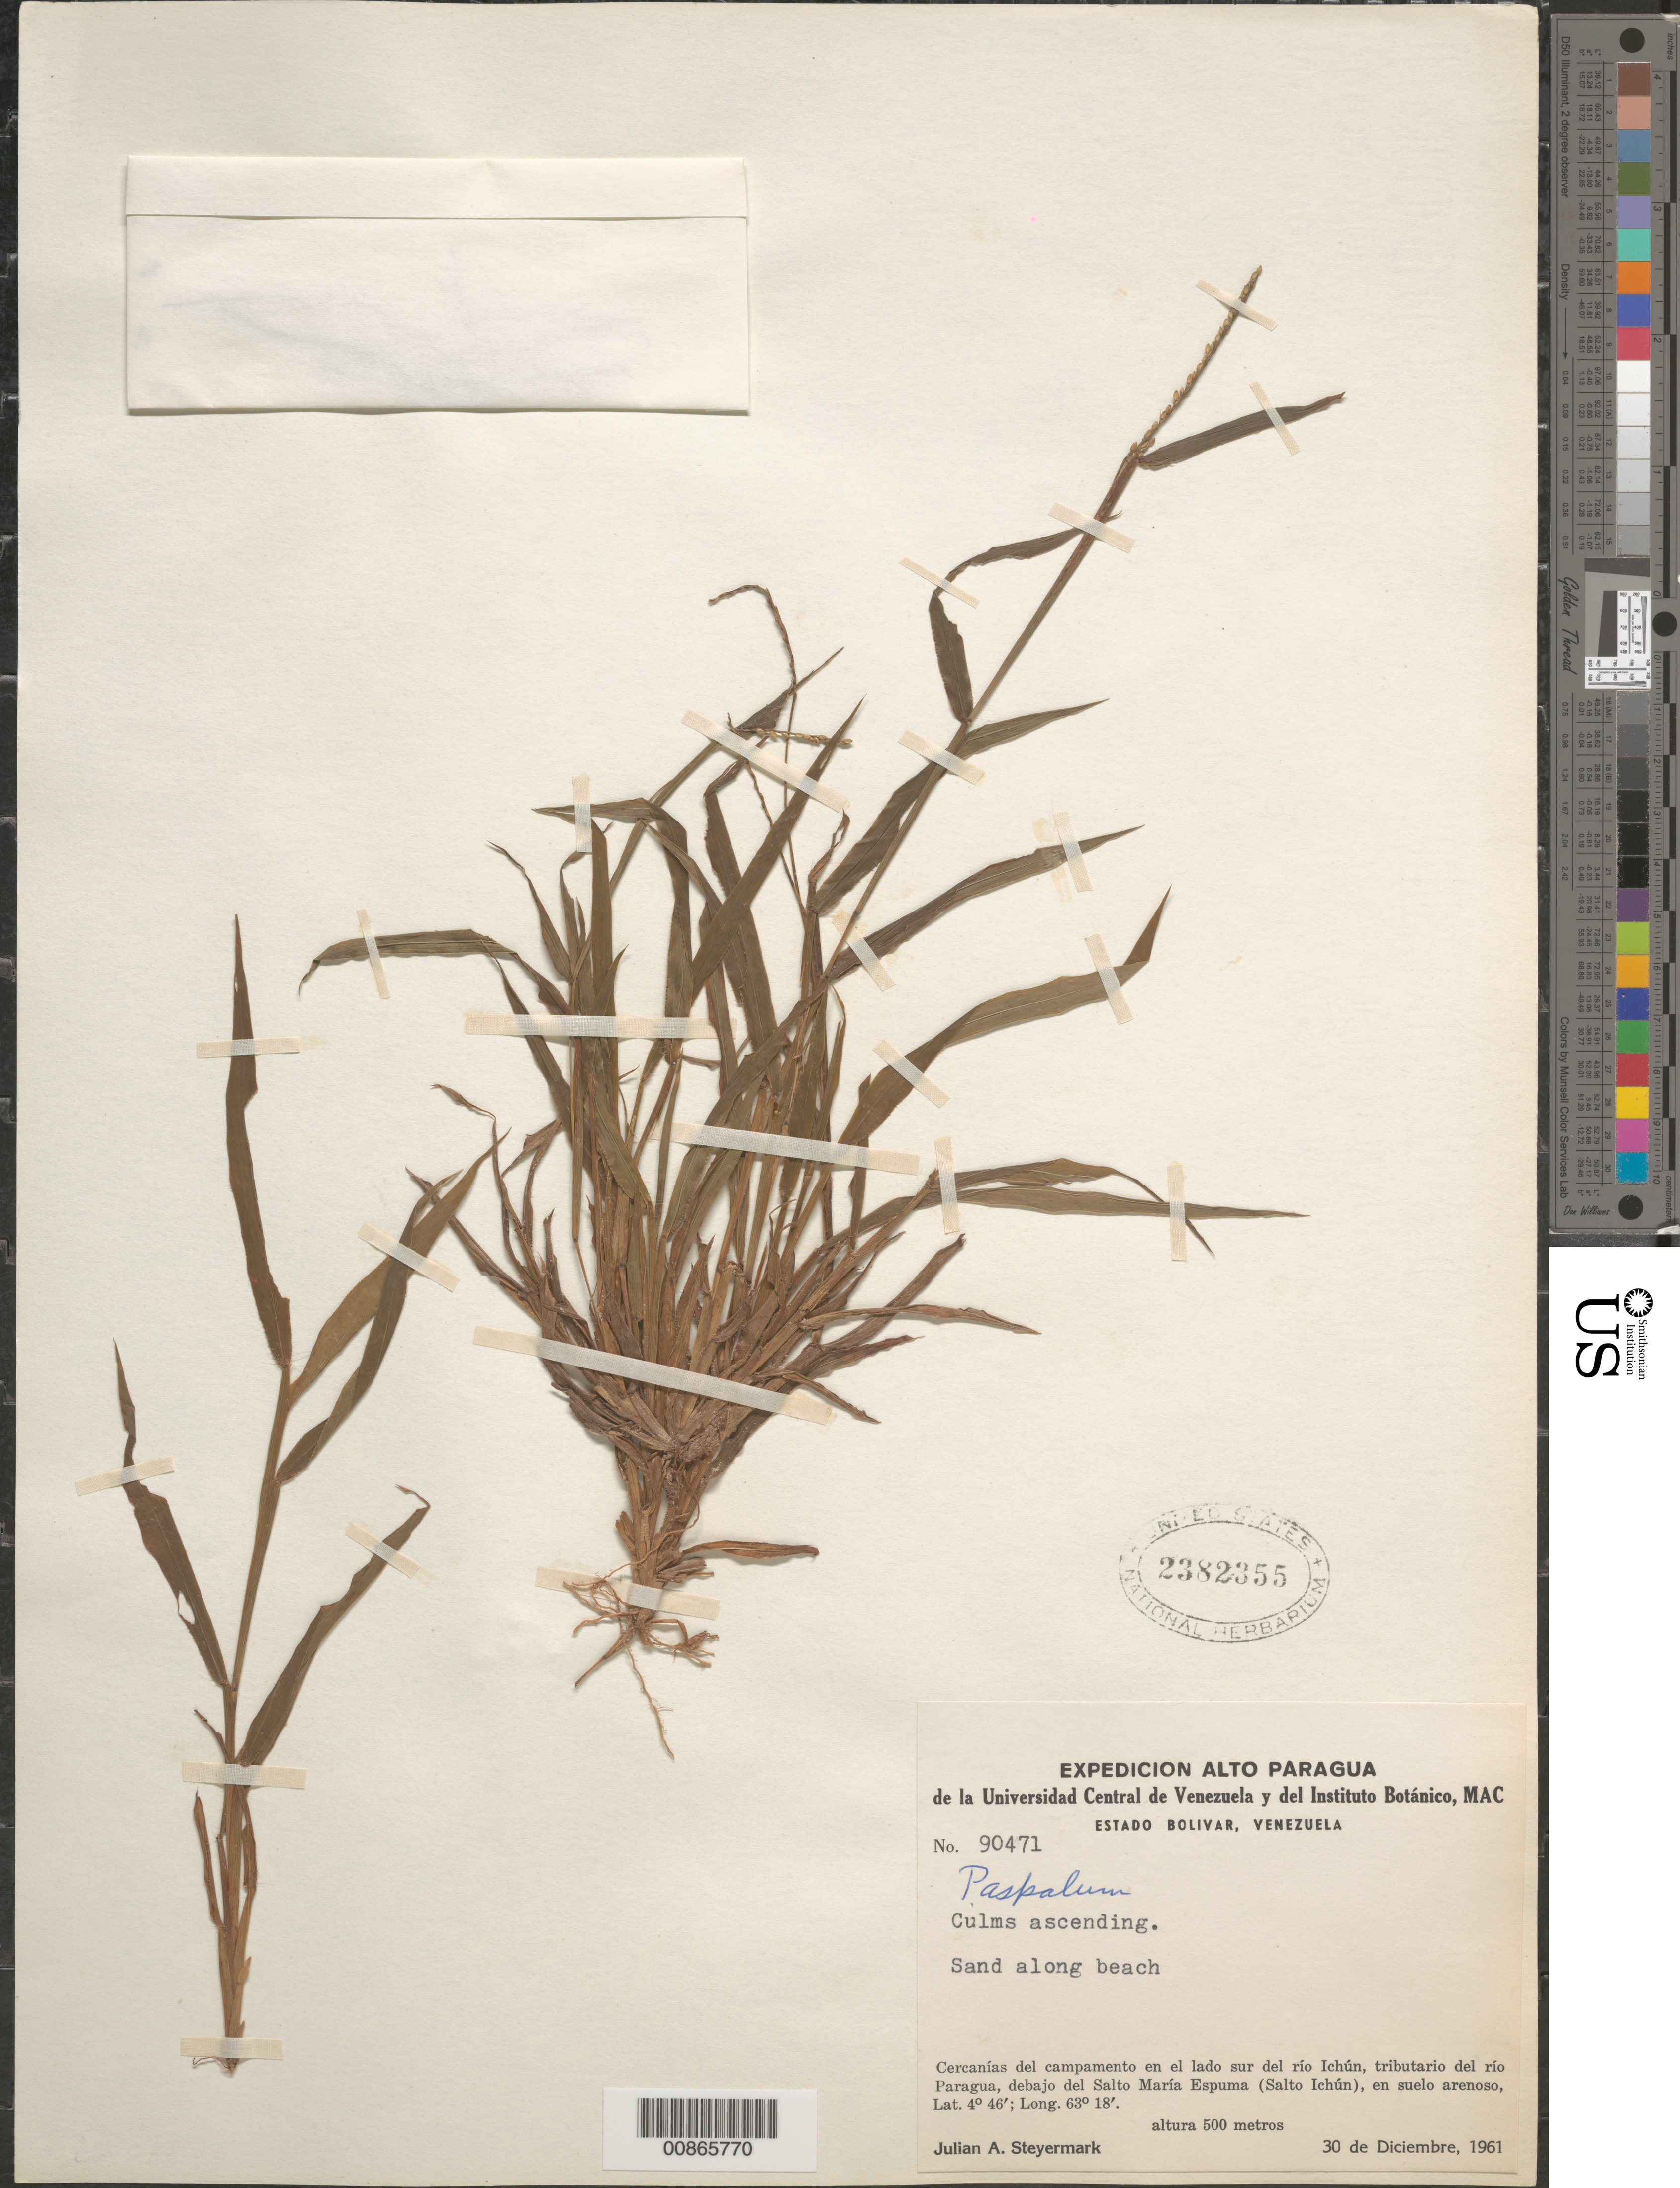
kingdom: Plantae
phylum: Tracheophyta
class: Liliopsida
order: Poales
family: Poaceae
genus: Paspalum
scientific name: Paspalum sp.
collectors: J. Steyermark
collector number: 90471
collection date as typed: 30-Dec-61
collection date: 1961-12-30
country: Venezuela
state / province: Bolívar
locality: Sierra Ichún: Salto María Espuma (Salto Ichún) del Río Ichún (tributary of río Paragua)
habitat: Sand along beach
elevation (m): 500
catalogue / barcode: US 2382355